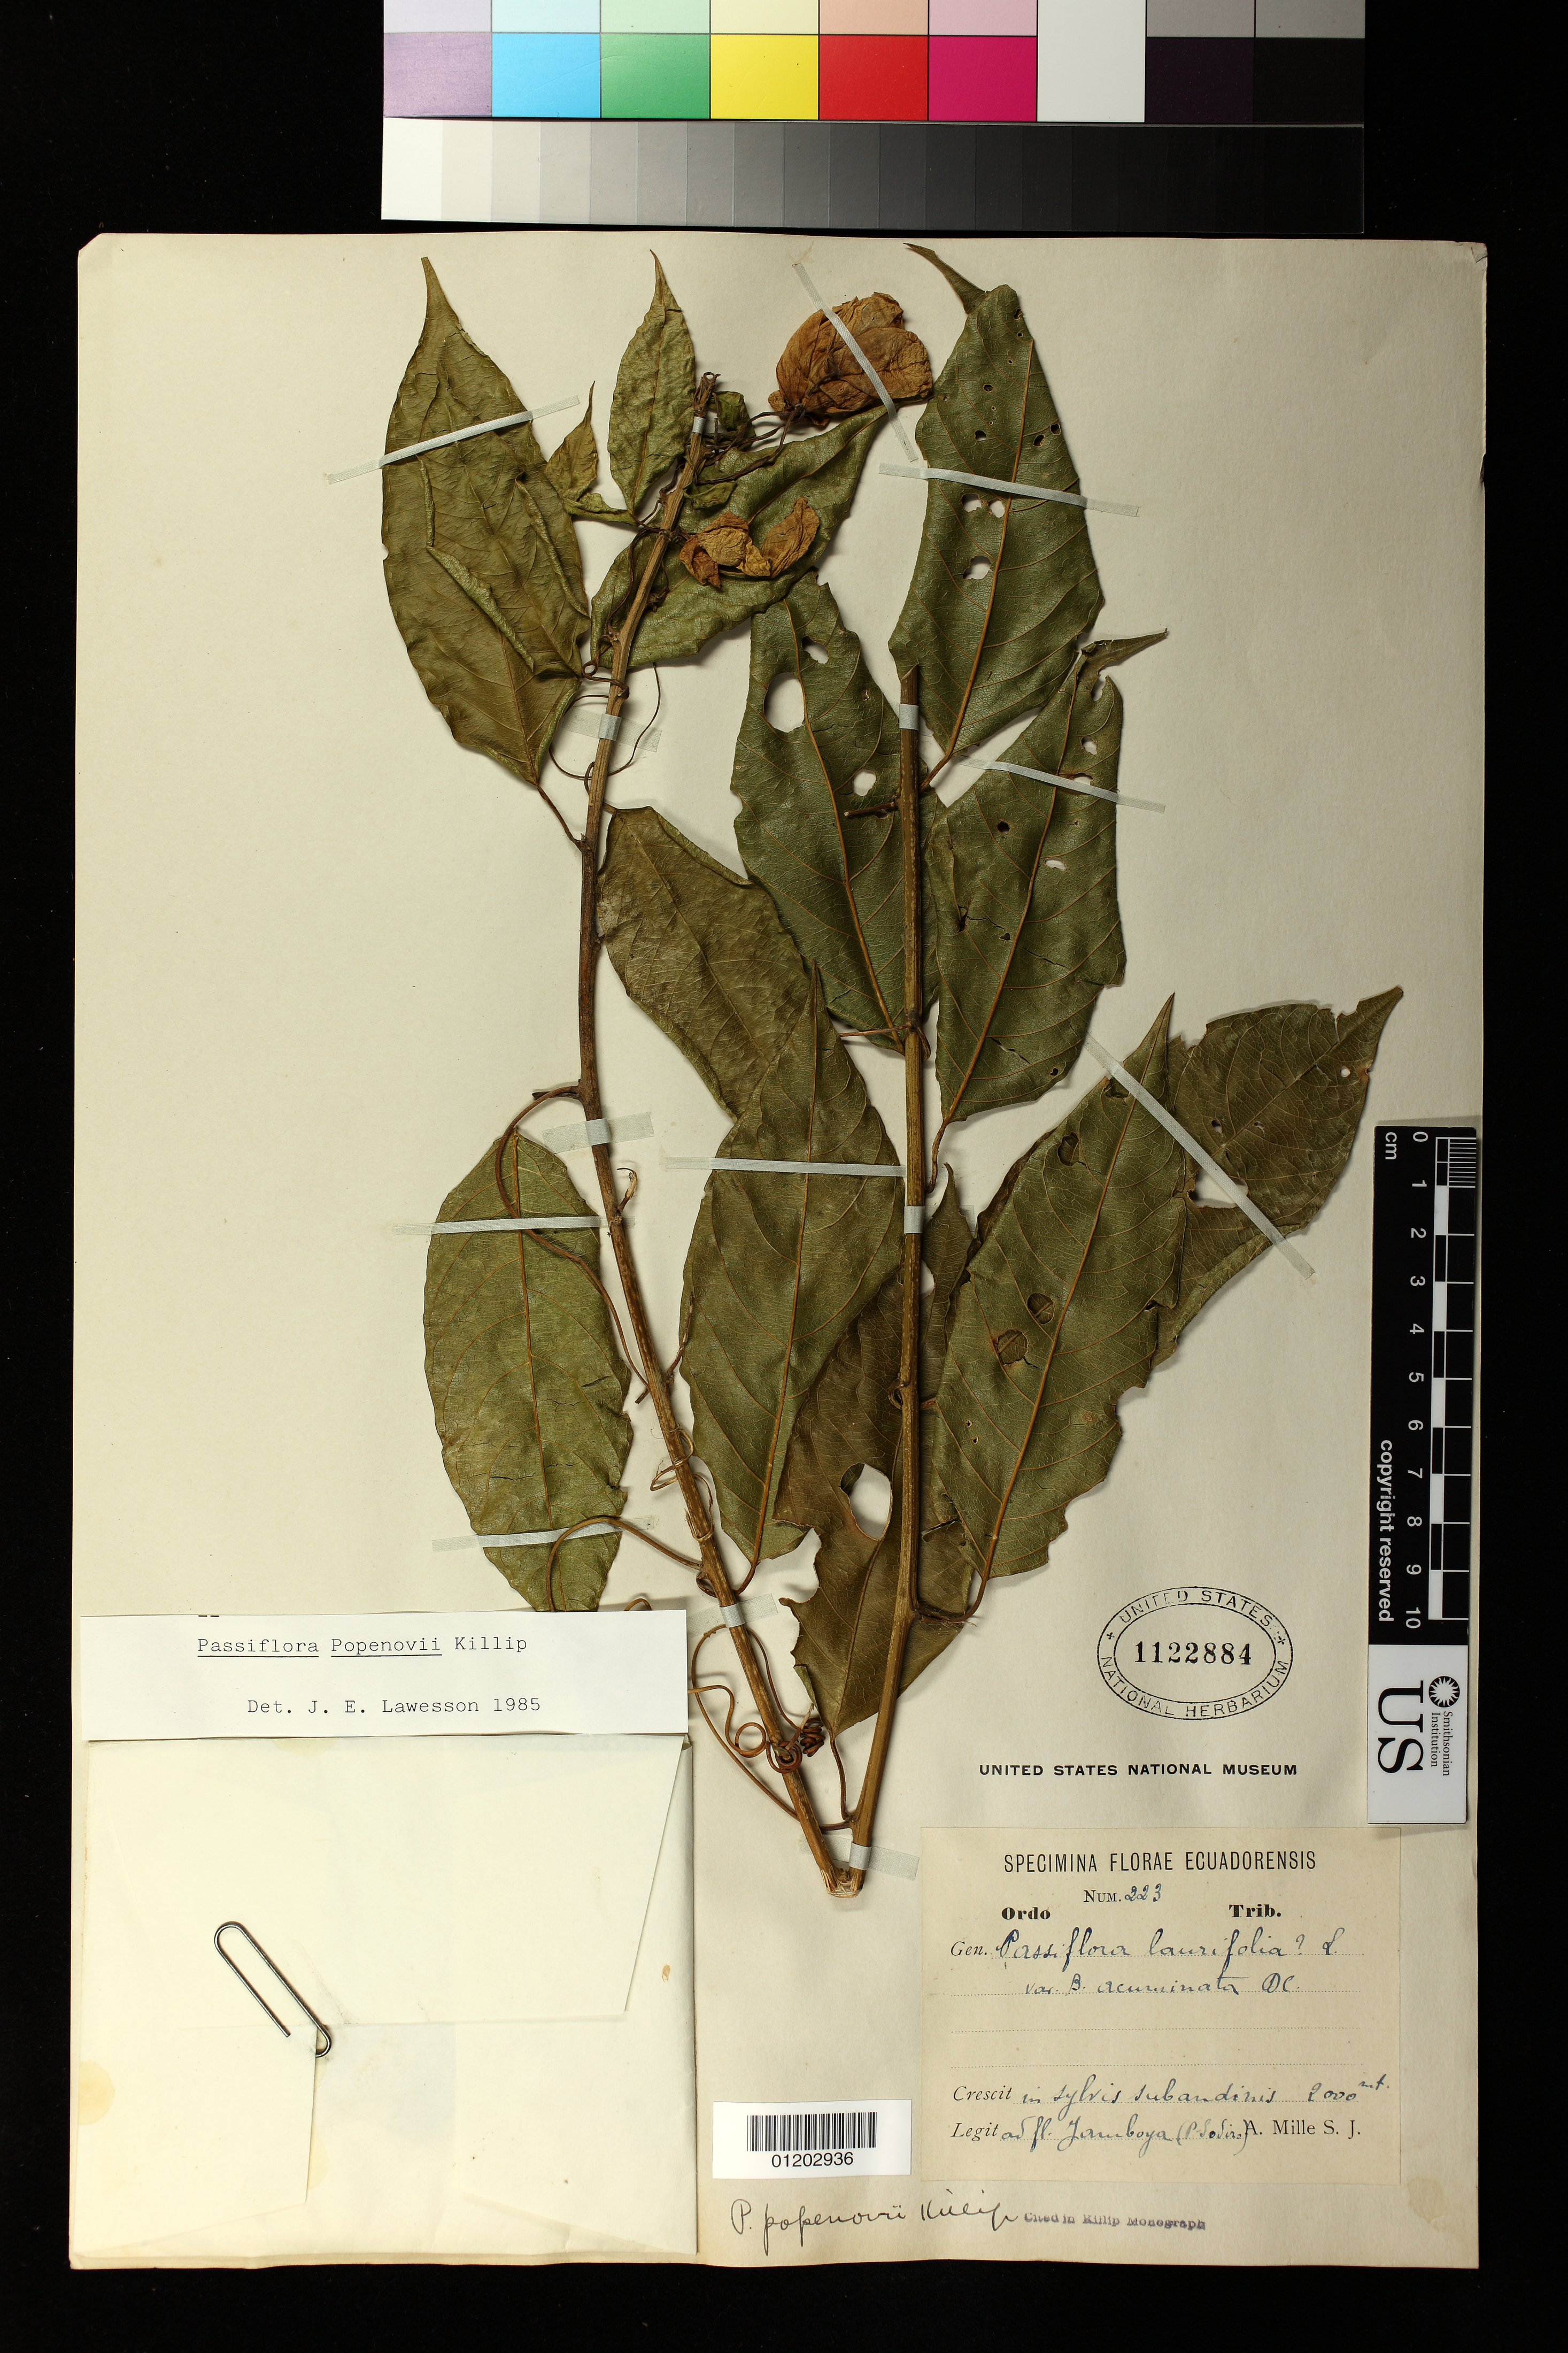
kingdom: Plantae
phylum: Tracheophyta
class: Magnoliopsida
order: Malpighiales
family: Passifloraceae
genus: Passiflora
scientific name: Passiflora popenovii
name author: Killip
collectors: S. J. A. Mille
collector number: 223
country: Ecuador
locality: in sylvis subandinis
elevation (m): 2000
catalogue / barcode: US 1122884